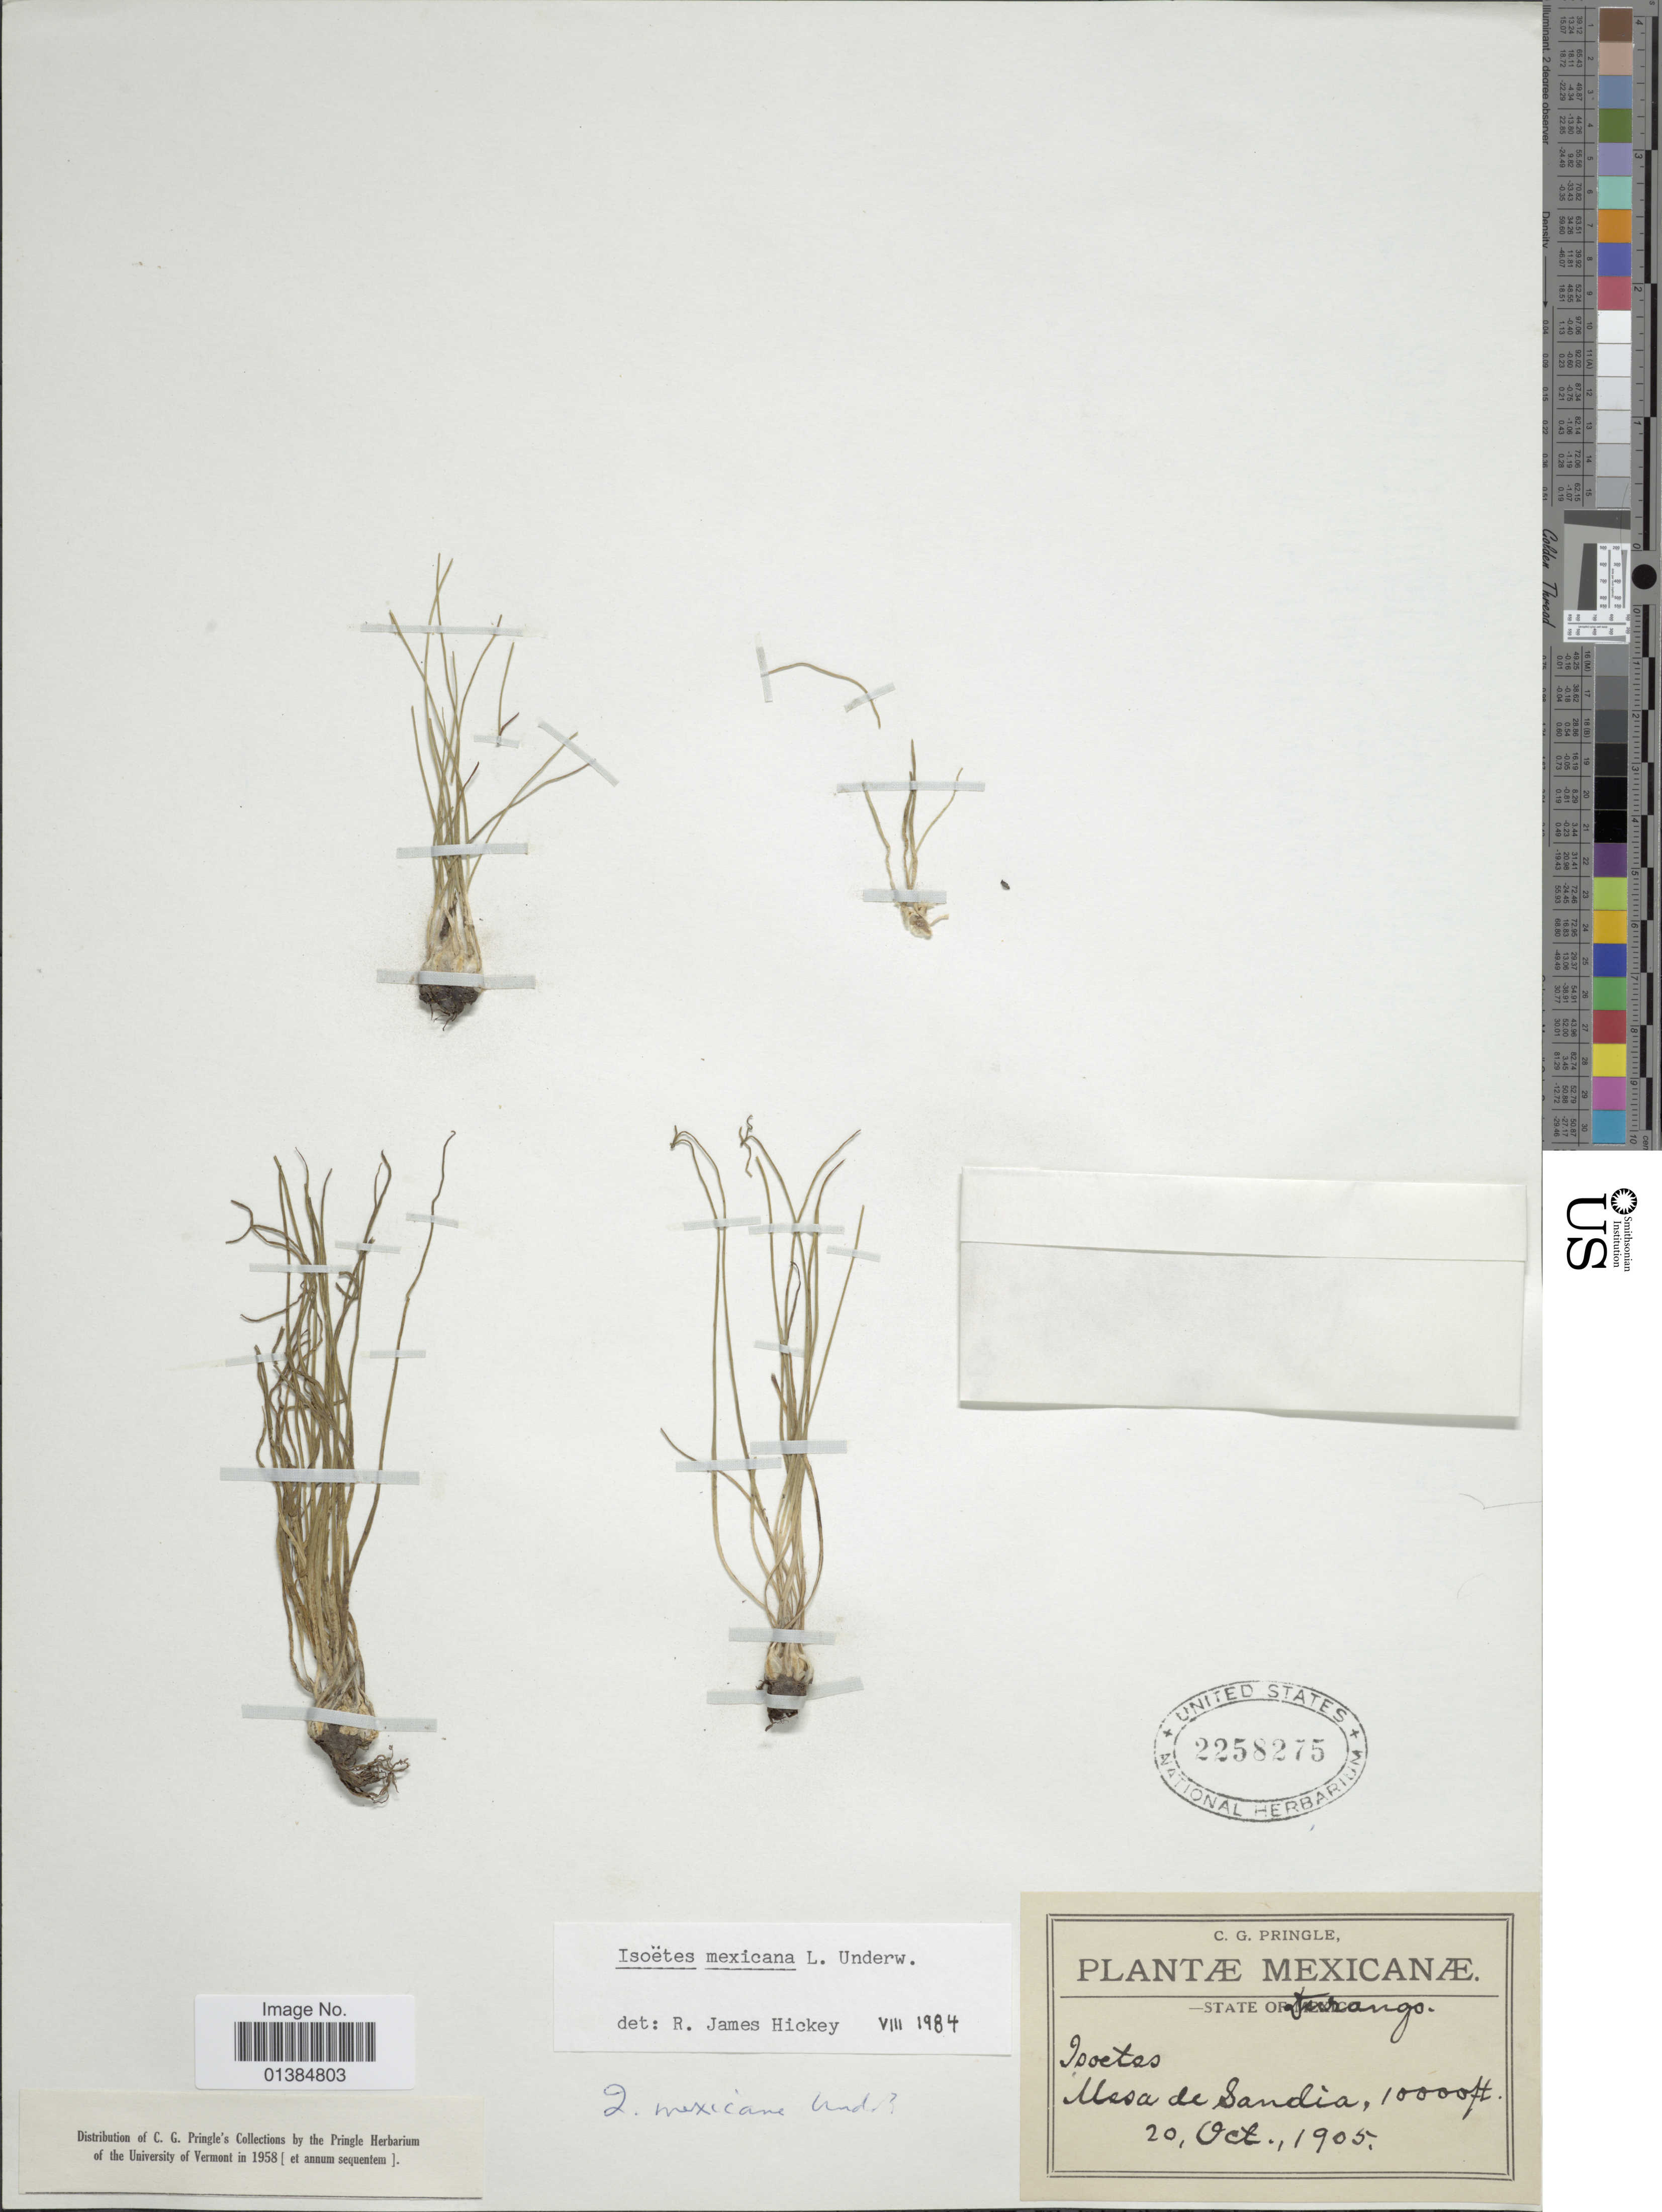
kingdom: Plantae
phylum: Tracheophyta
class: Lycopodiopsida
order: Isoetales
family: Isoetaceae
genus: Isoetes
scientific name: Isoetes mexicana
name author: Underw.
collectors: C. G. Pringle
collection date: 1905-10-20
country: Mexico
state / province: Durango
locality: Mesa de Sandia.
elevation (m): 3048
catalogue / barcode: US 2258275